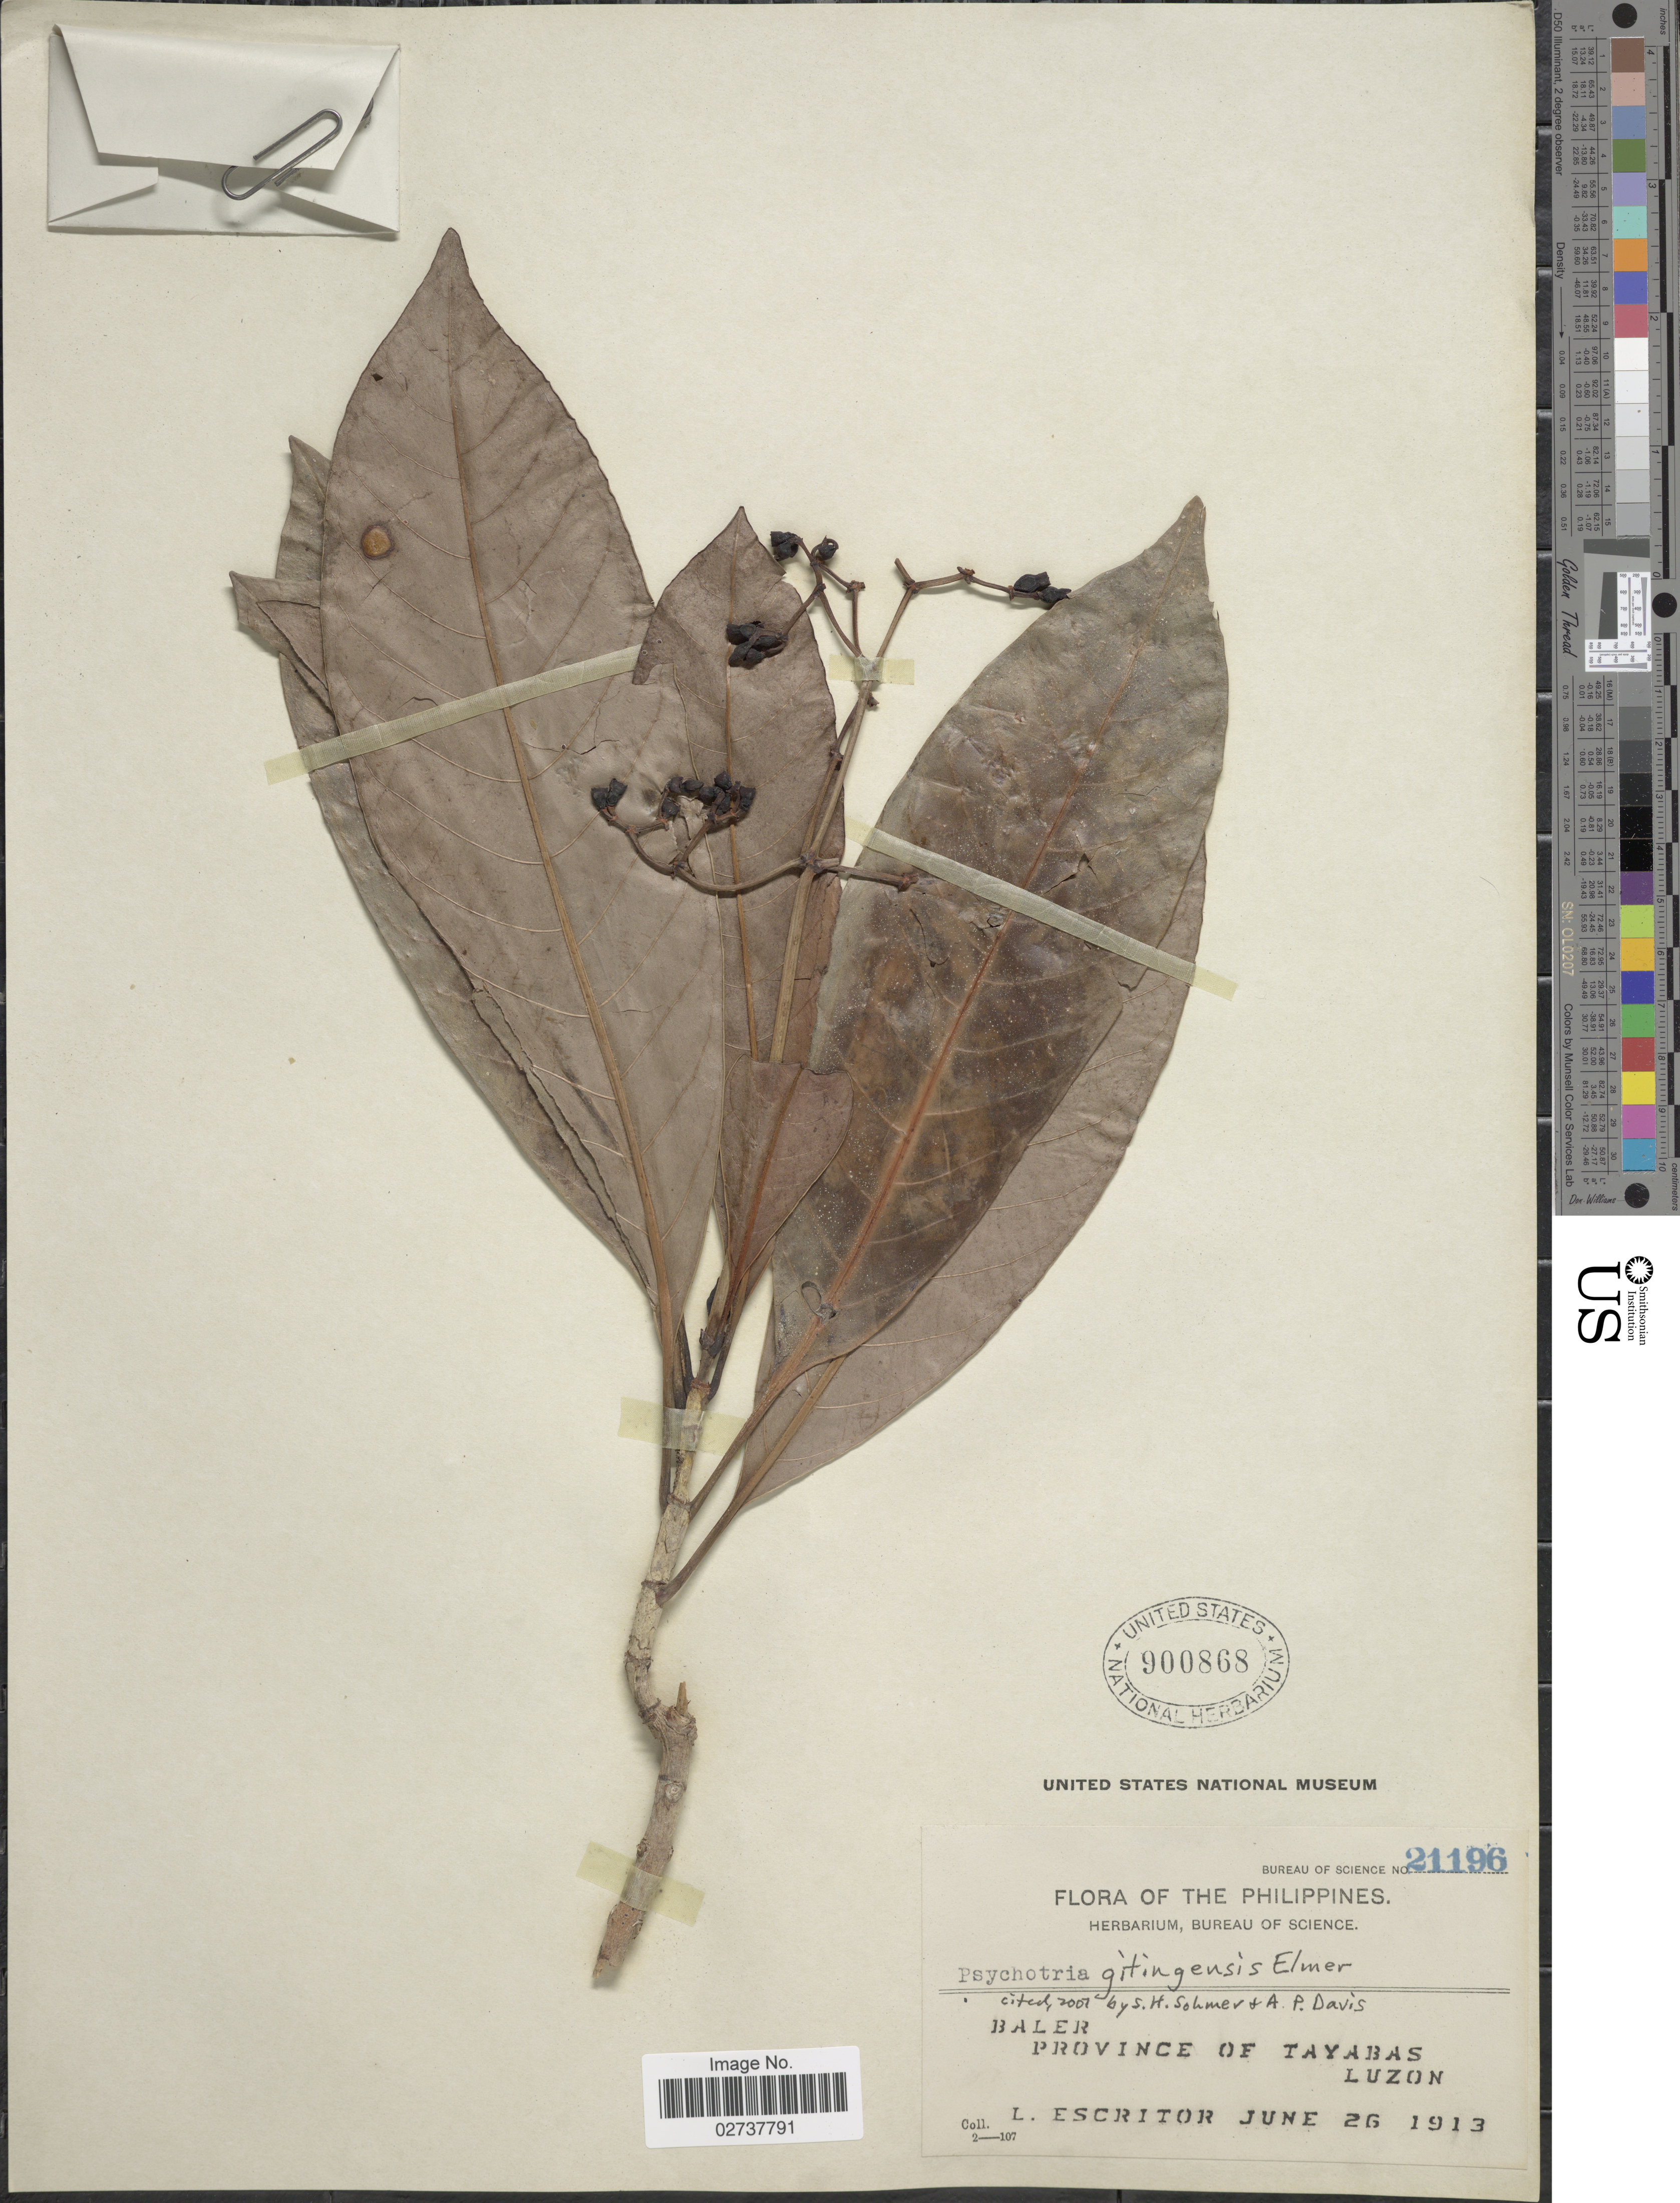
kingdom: Plantae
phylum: Tracheophyta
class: Magnoliopsida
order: Gentianales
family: Rubiaceae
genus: Psychotria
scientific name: Psychotria gitingensis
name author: Elmer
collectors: L. Escritor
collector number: Bureau of Science 21196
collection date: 1913-01-26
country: Philippines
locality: Baler, Province of Tayabas Luzon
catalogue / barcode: US 900868